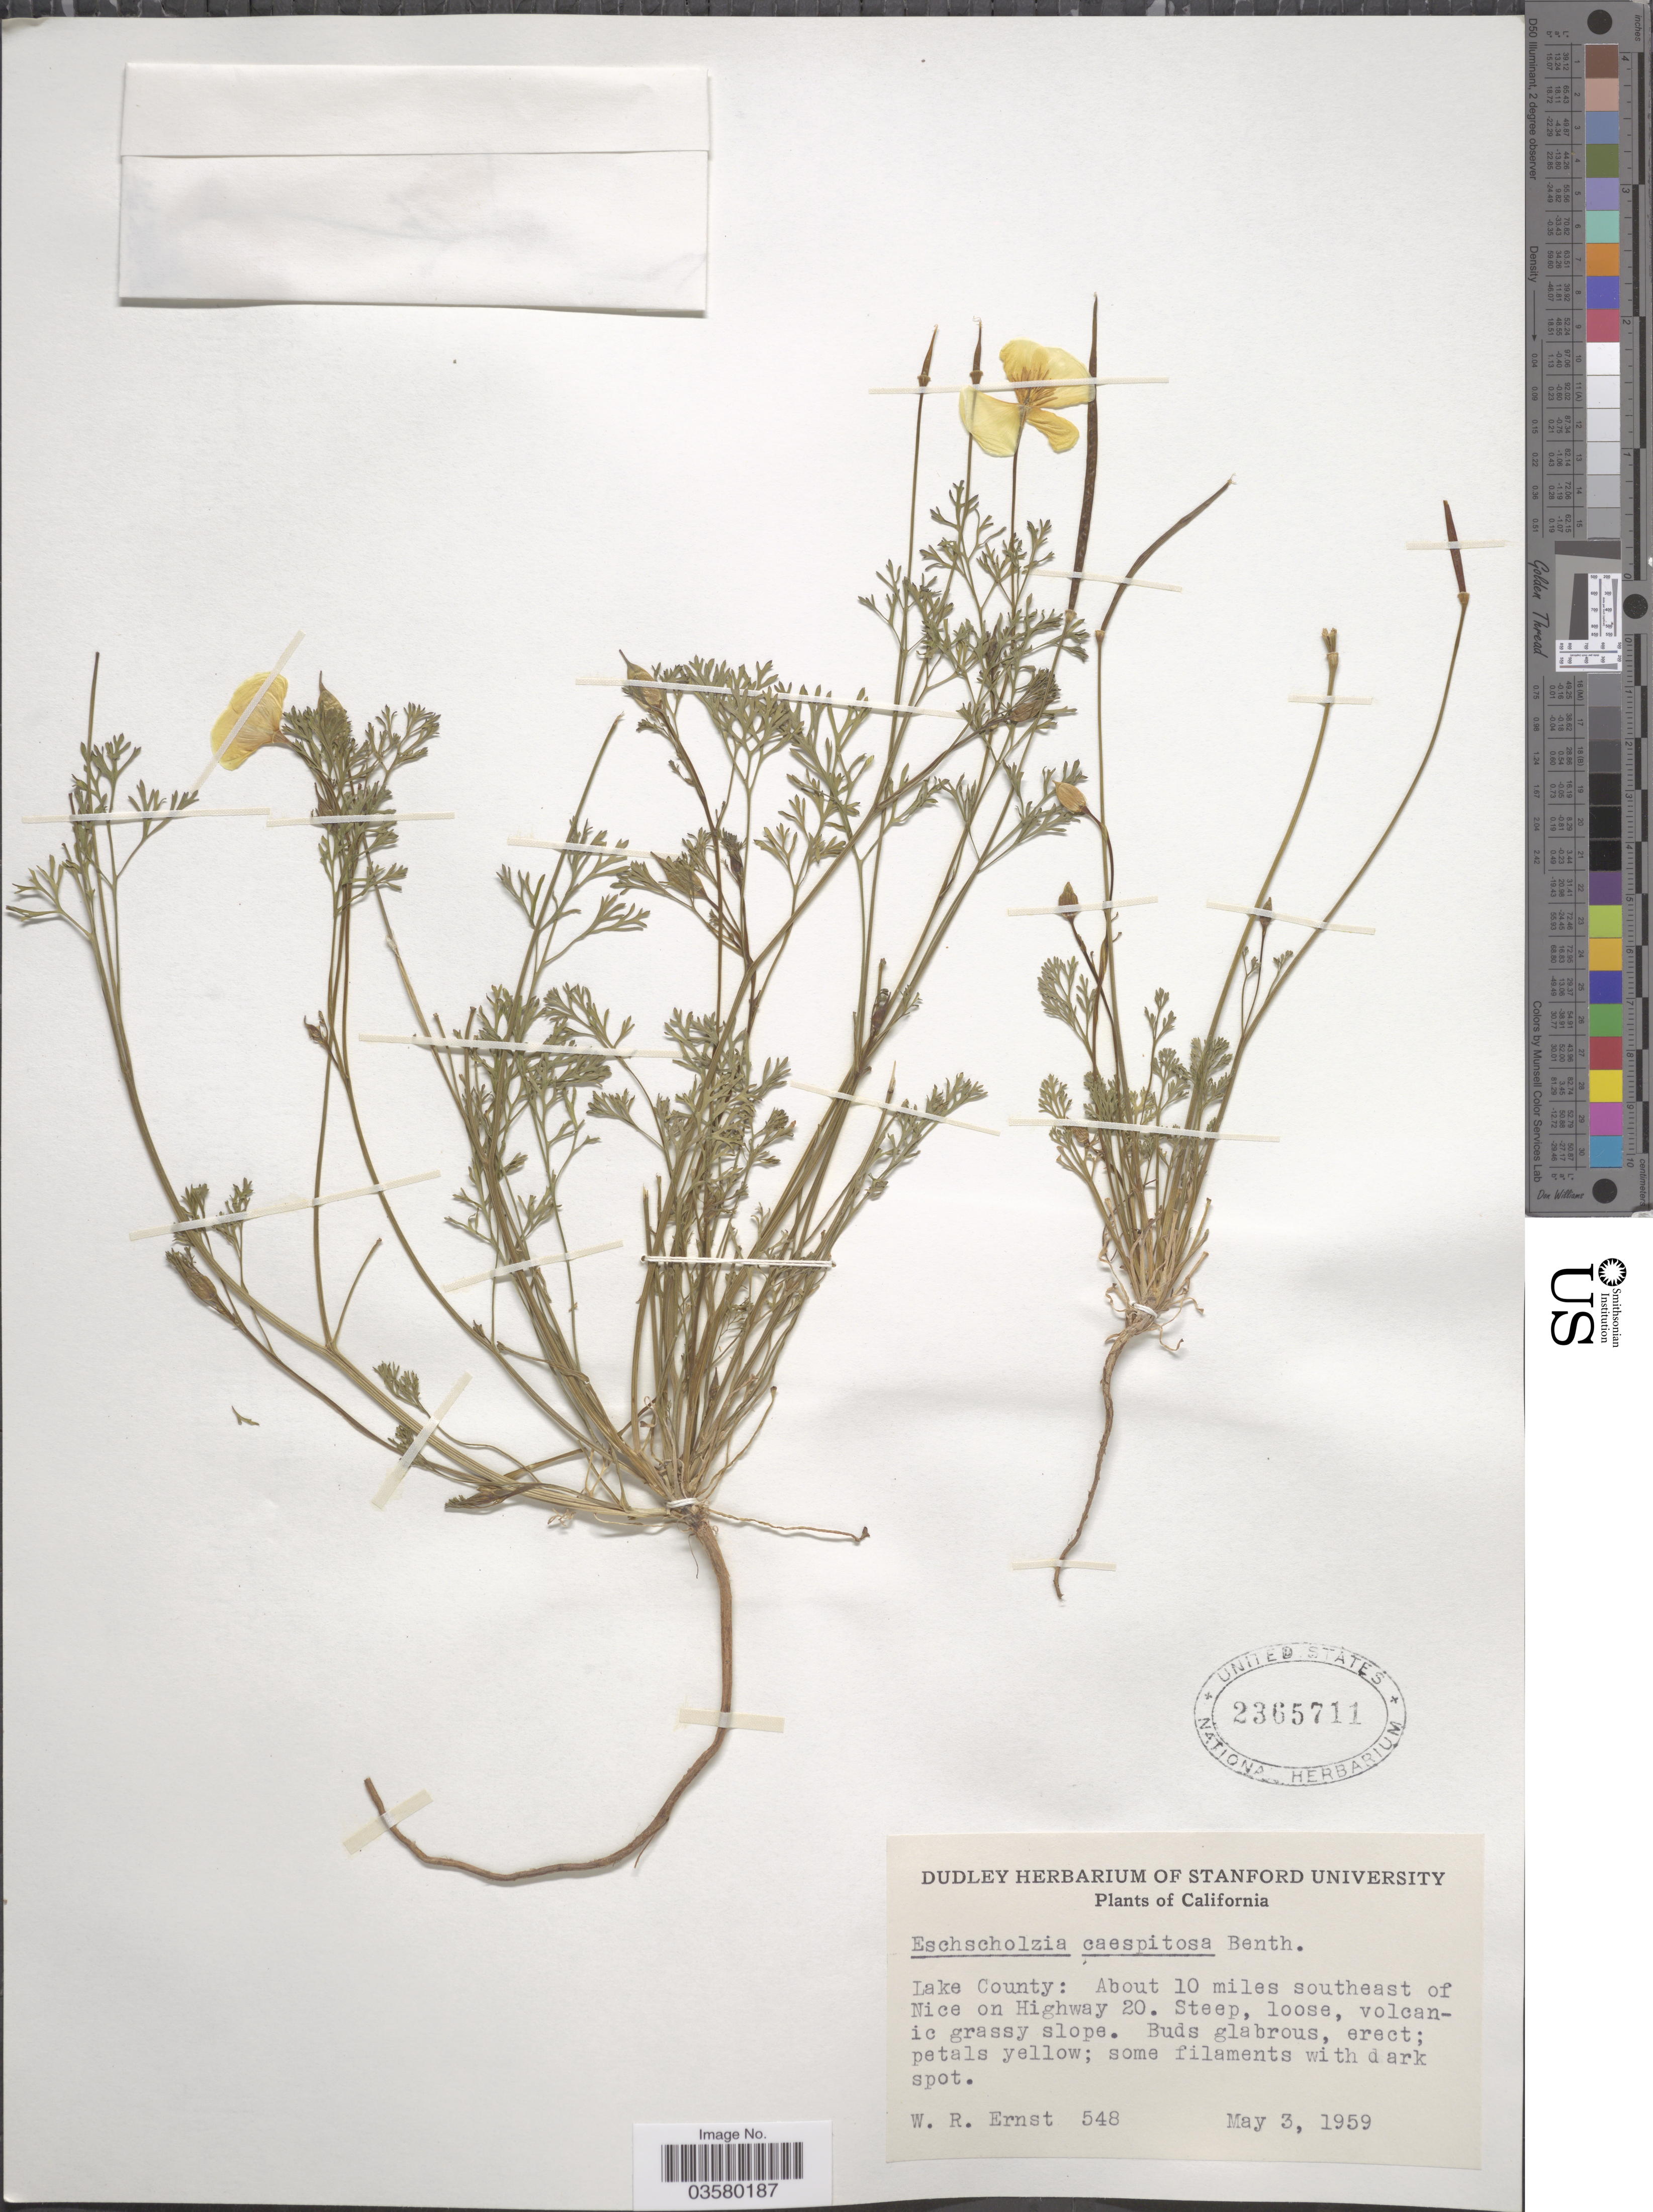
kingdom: Plantae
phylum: Tracheophyta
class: Magnoliopsida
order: Ranunculales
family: Papaveraceae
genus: Eschscholzia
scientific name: Eschscholzia caespitosa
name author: Benth.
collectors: W. R. Ernst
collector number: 548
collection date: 1959-05-03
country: United States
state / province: California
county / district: Lake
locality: Lake County: About 10 miles southeast of Nice on Highway 20.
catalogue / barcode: US 2365711